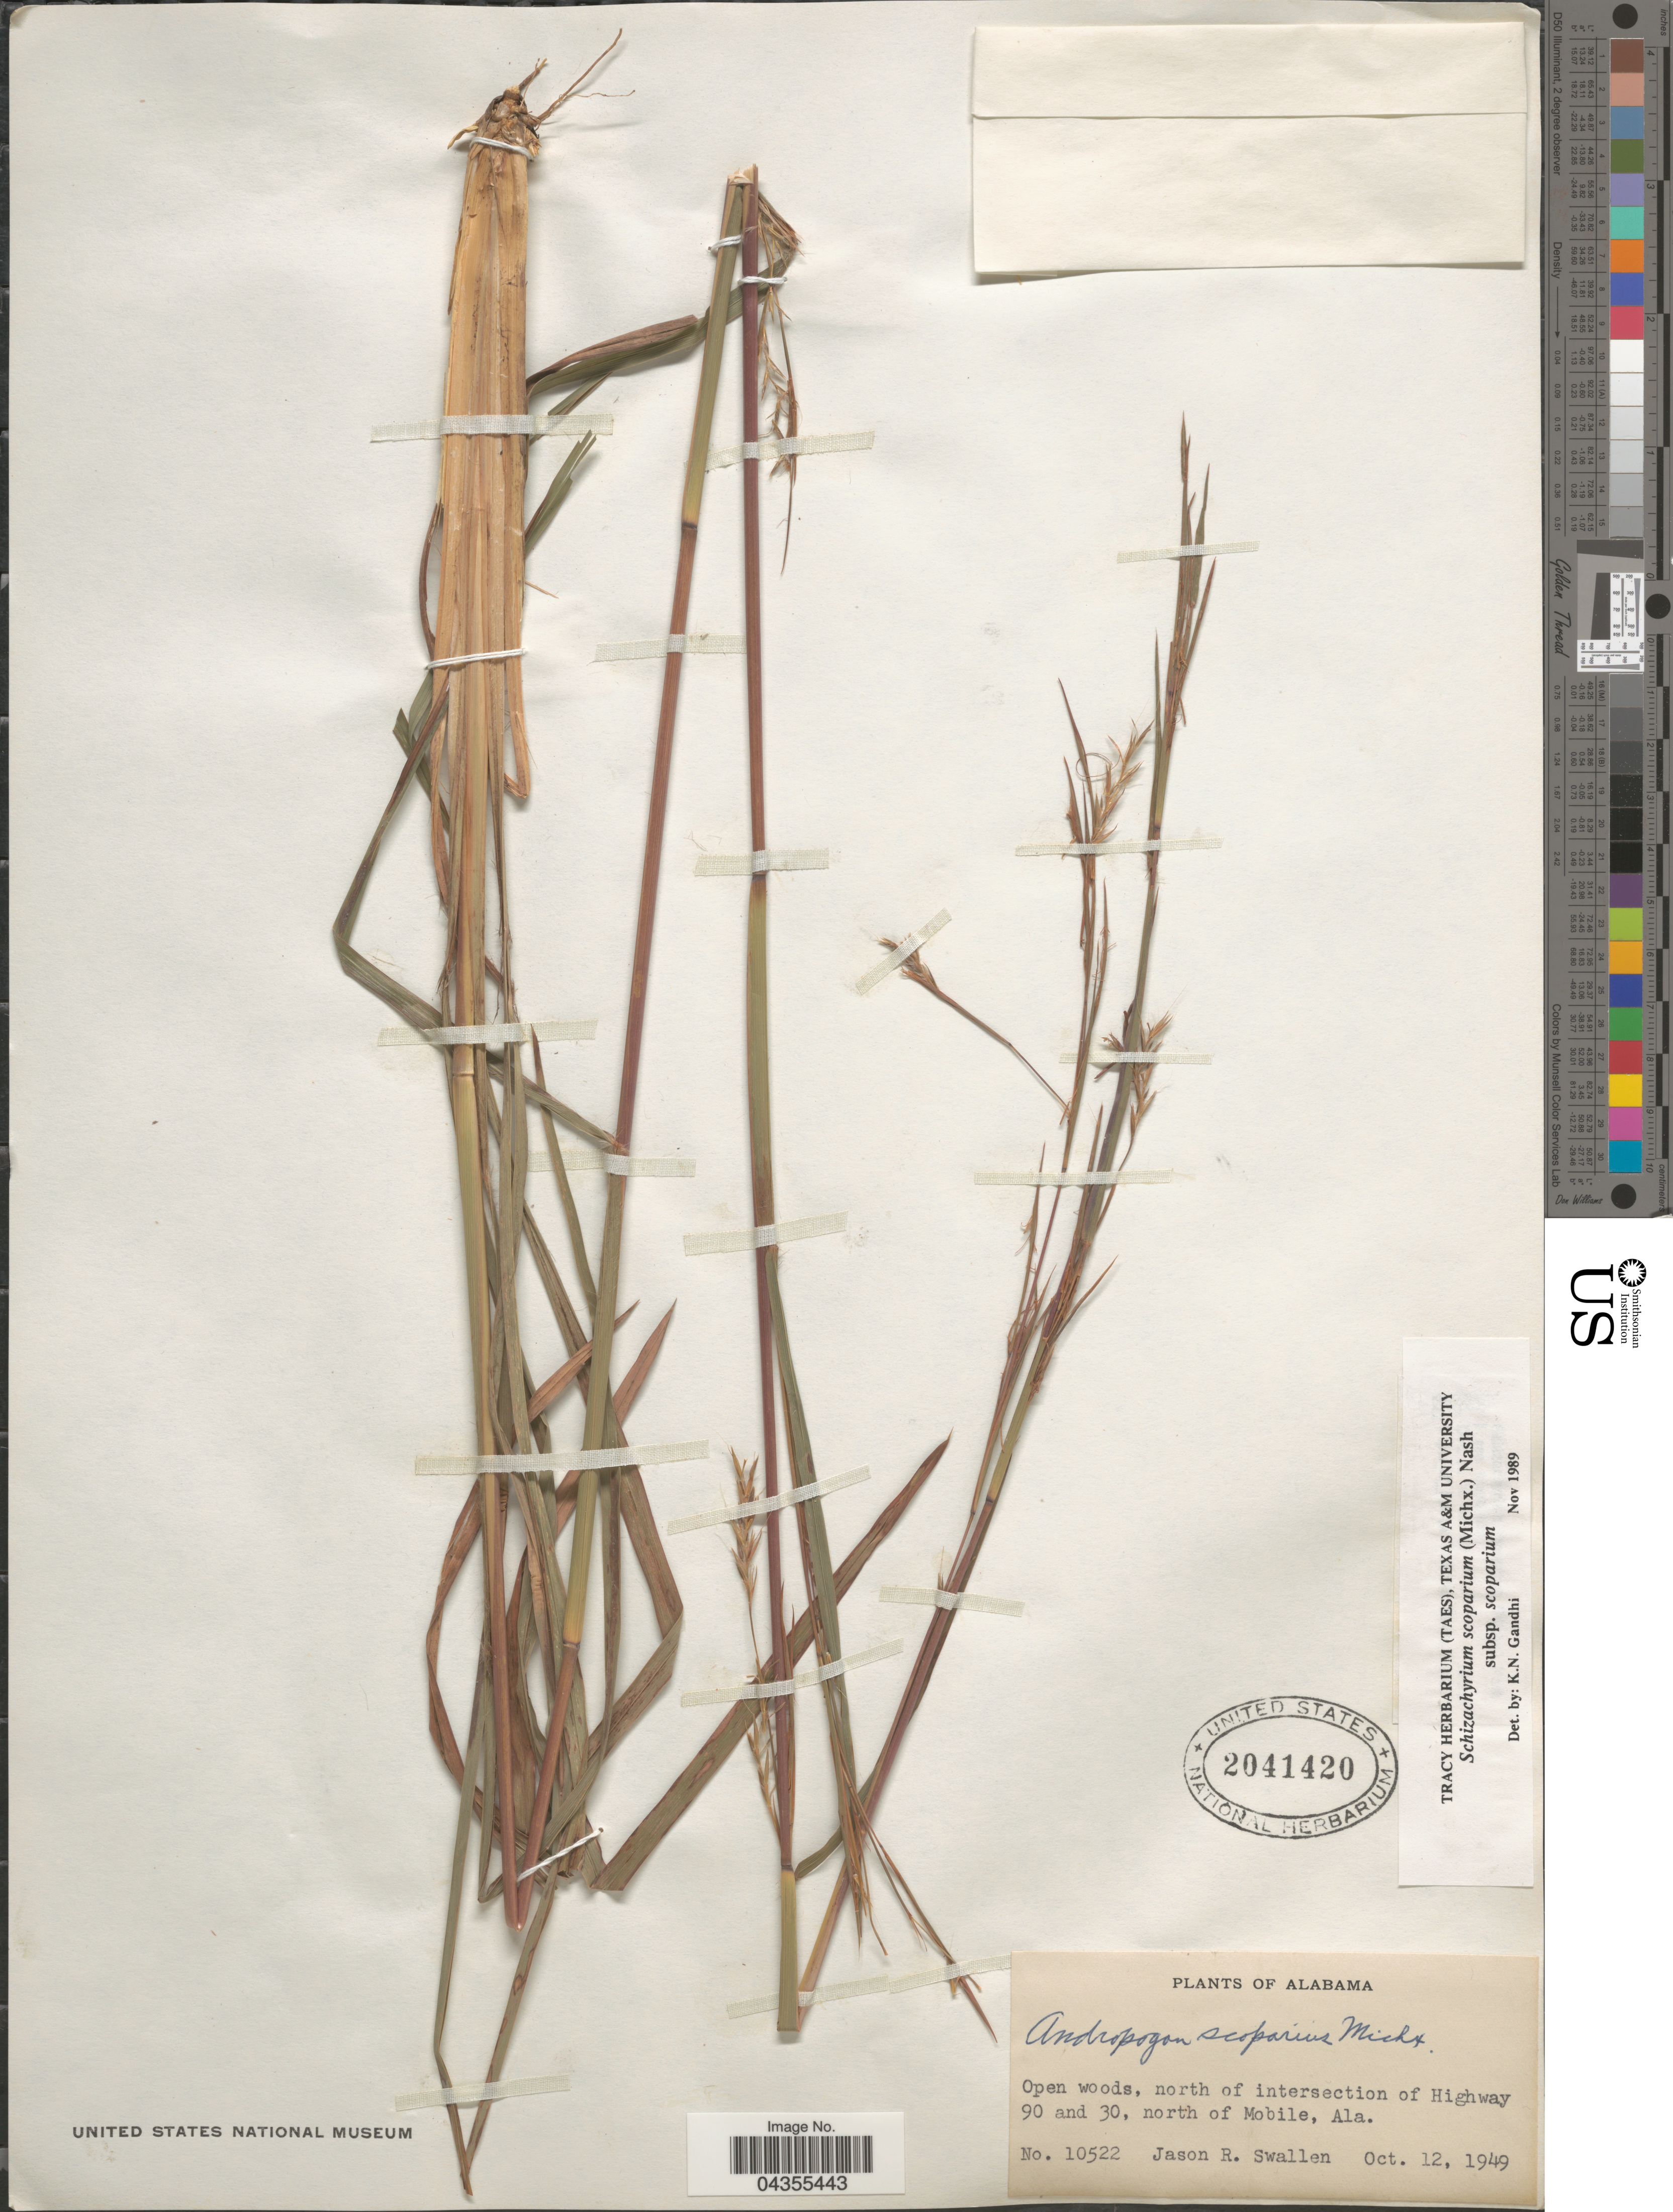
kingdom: Plantae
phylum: Tracheophyta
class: Liliopsida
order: Poales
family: Poaceae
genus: Schizachyrium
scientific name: Schizachyrium scoparium var. scoparium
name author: (Michx.) Nash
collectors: J. R. Swallen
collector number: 10522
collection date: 1949-10-12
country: United States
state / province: Alabama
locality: Open woods, north of intersection of Highway 90 and 30, north of Mobile.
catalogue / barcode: US 2041420